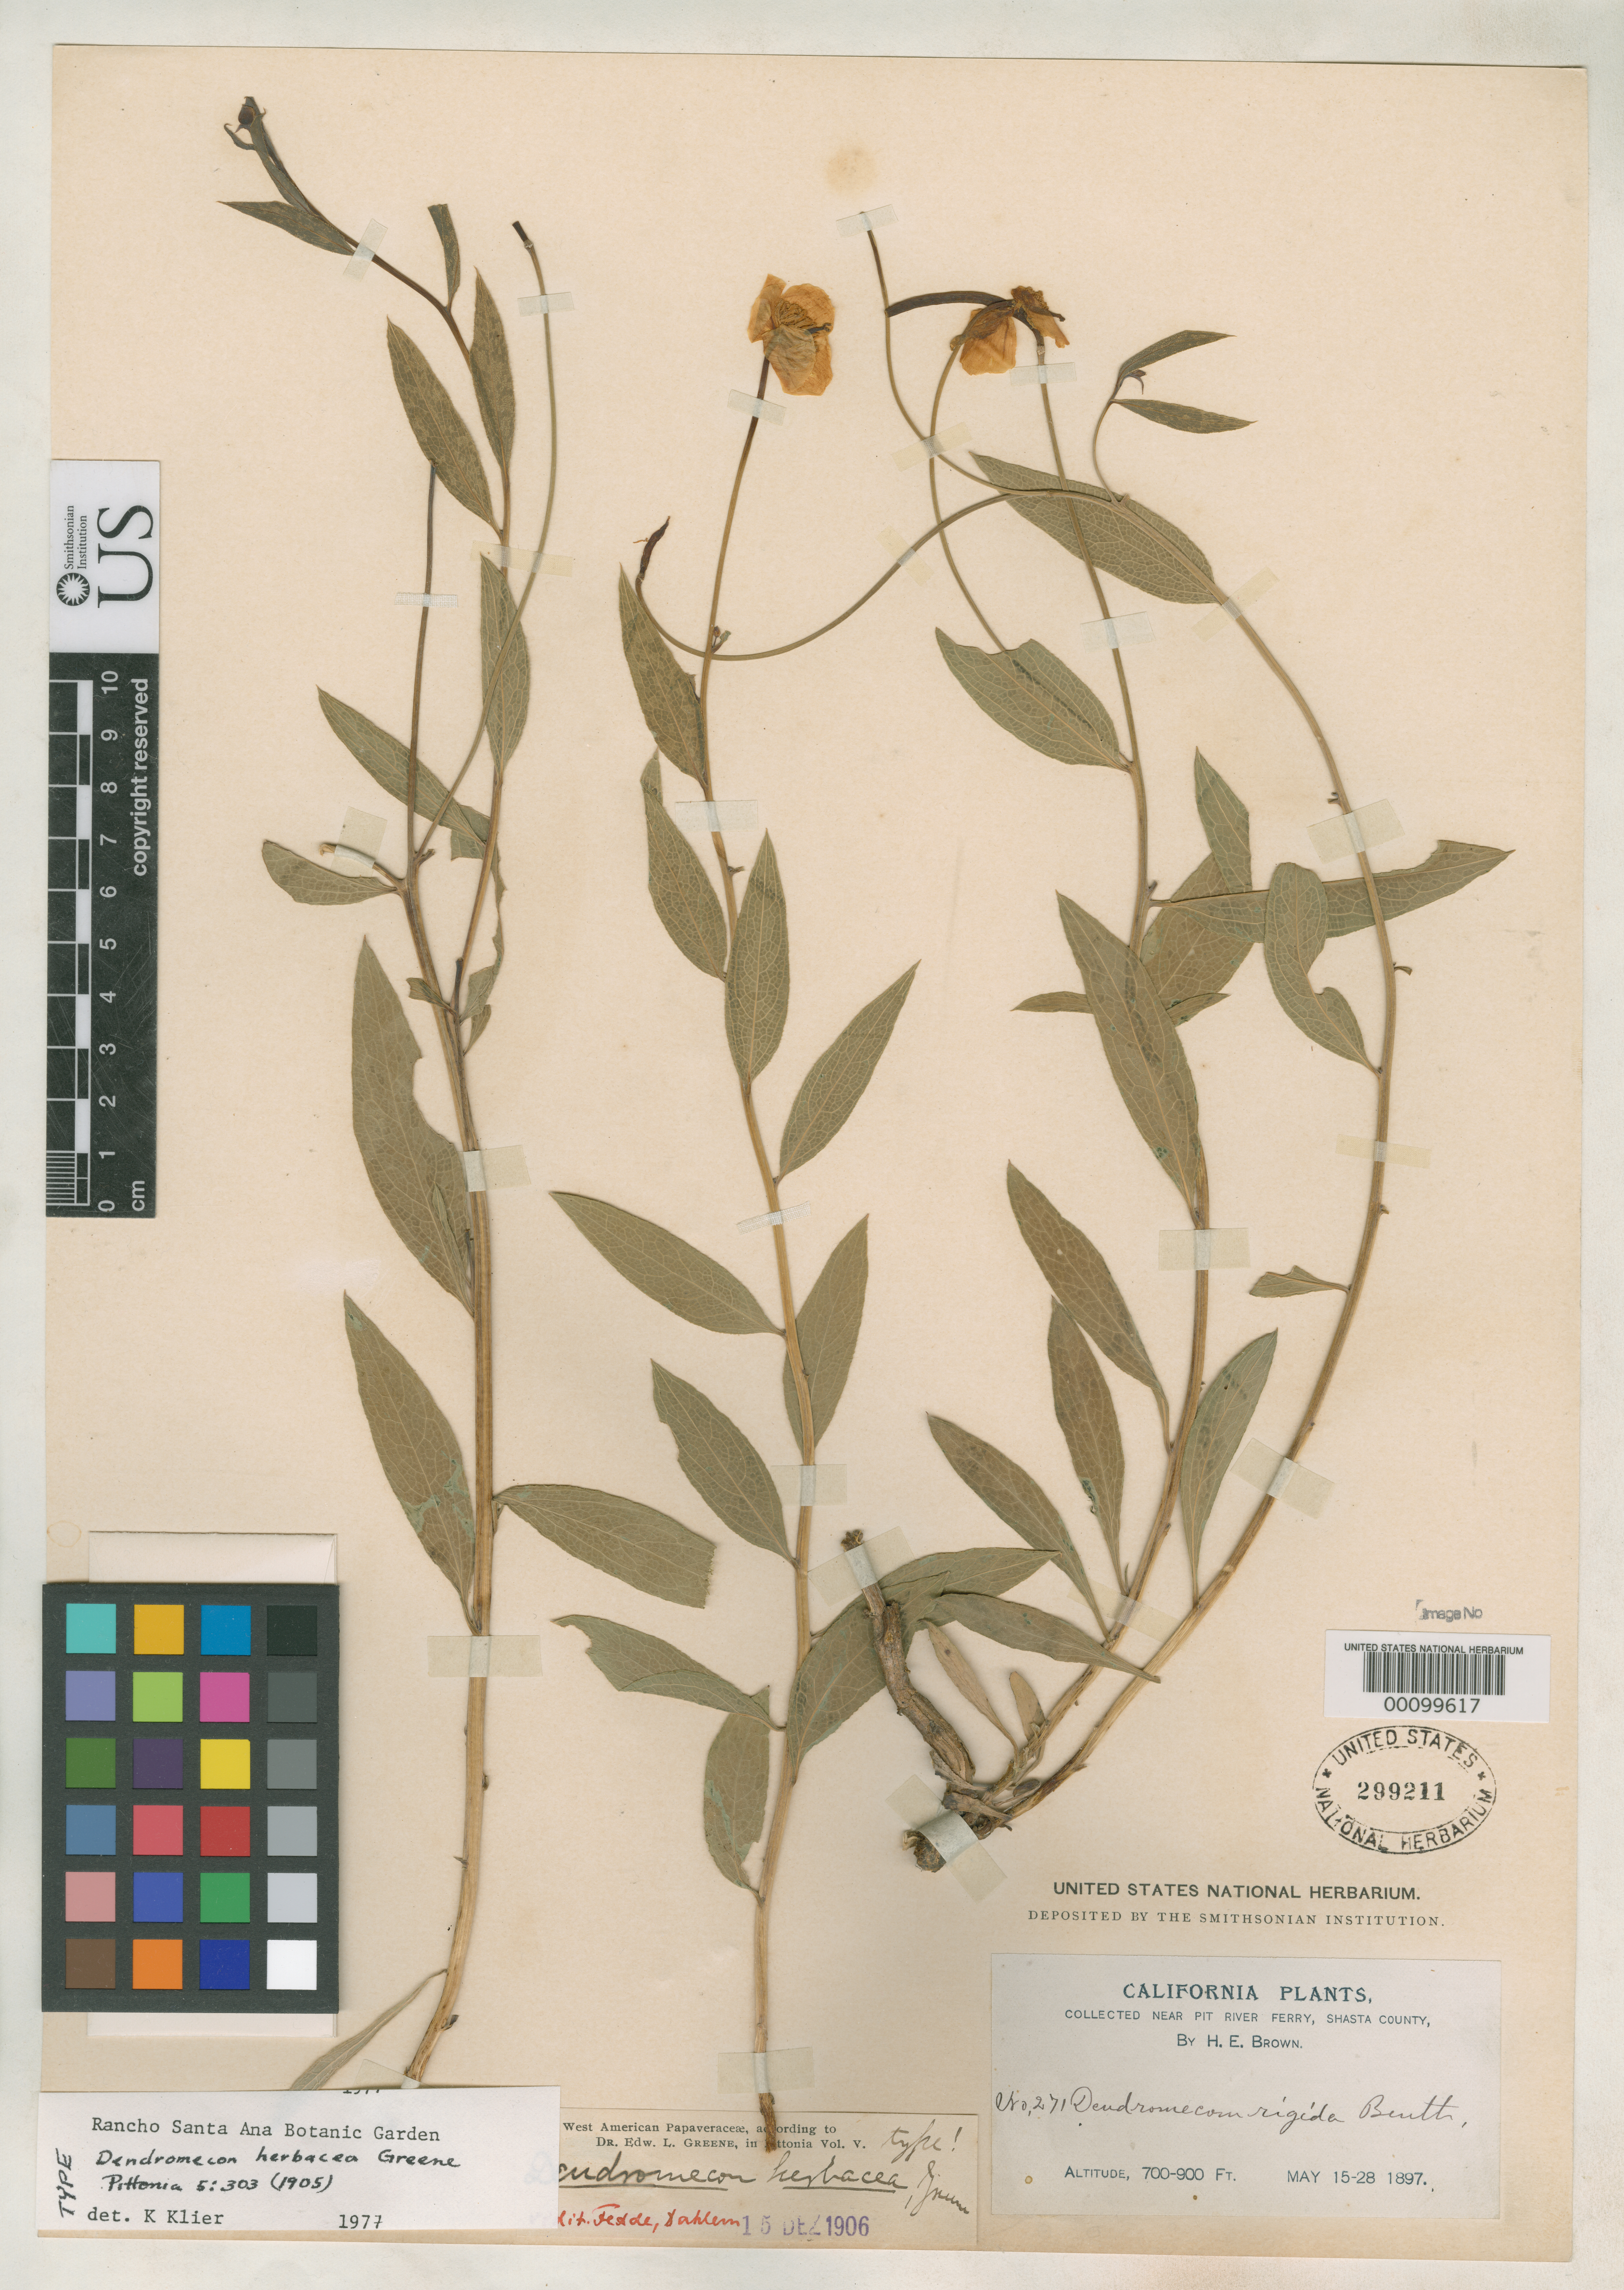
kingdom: Plantae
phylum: Tracheophyta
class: Magnoliopsida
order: Ranunculales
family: Papaveraceae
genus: Dendromecon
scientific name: Dendromecon herbacea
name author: Greene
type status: Holotype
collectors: H. E. Brown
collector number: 271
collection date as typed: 15 May 1897 to 28 May 1897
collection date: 1897-05-15/1897-05-28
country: United States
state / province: California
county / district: Shasta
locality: Foothills of northern Sierra Nevada, near Pit River Ferry.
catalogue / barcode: US 299211